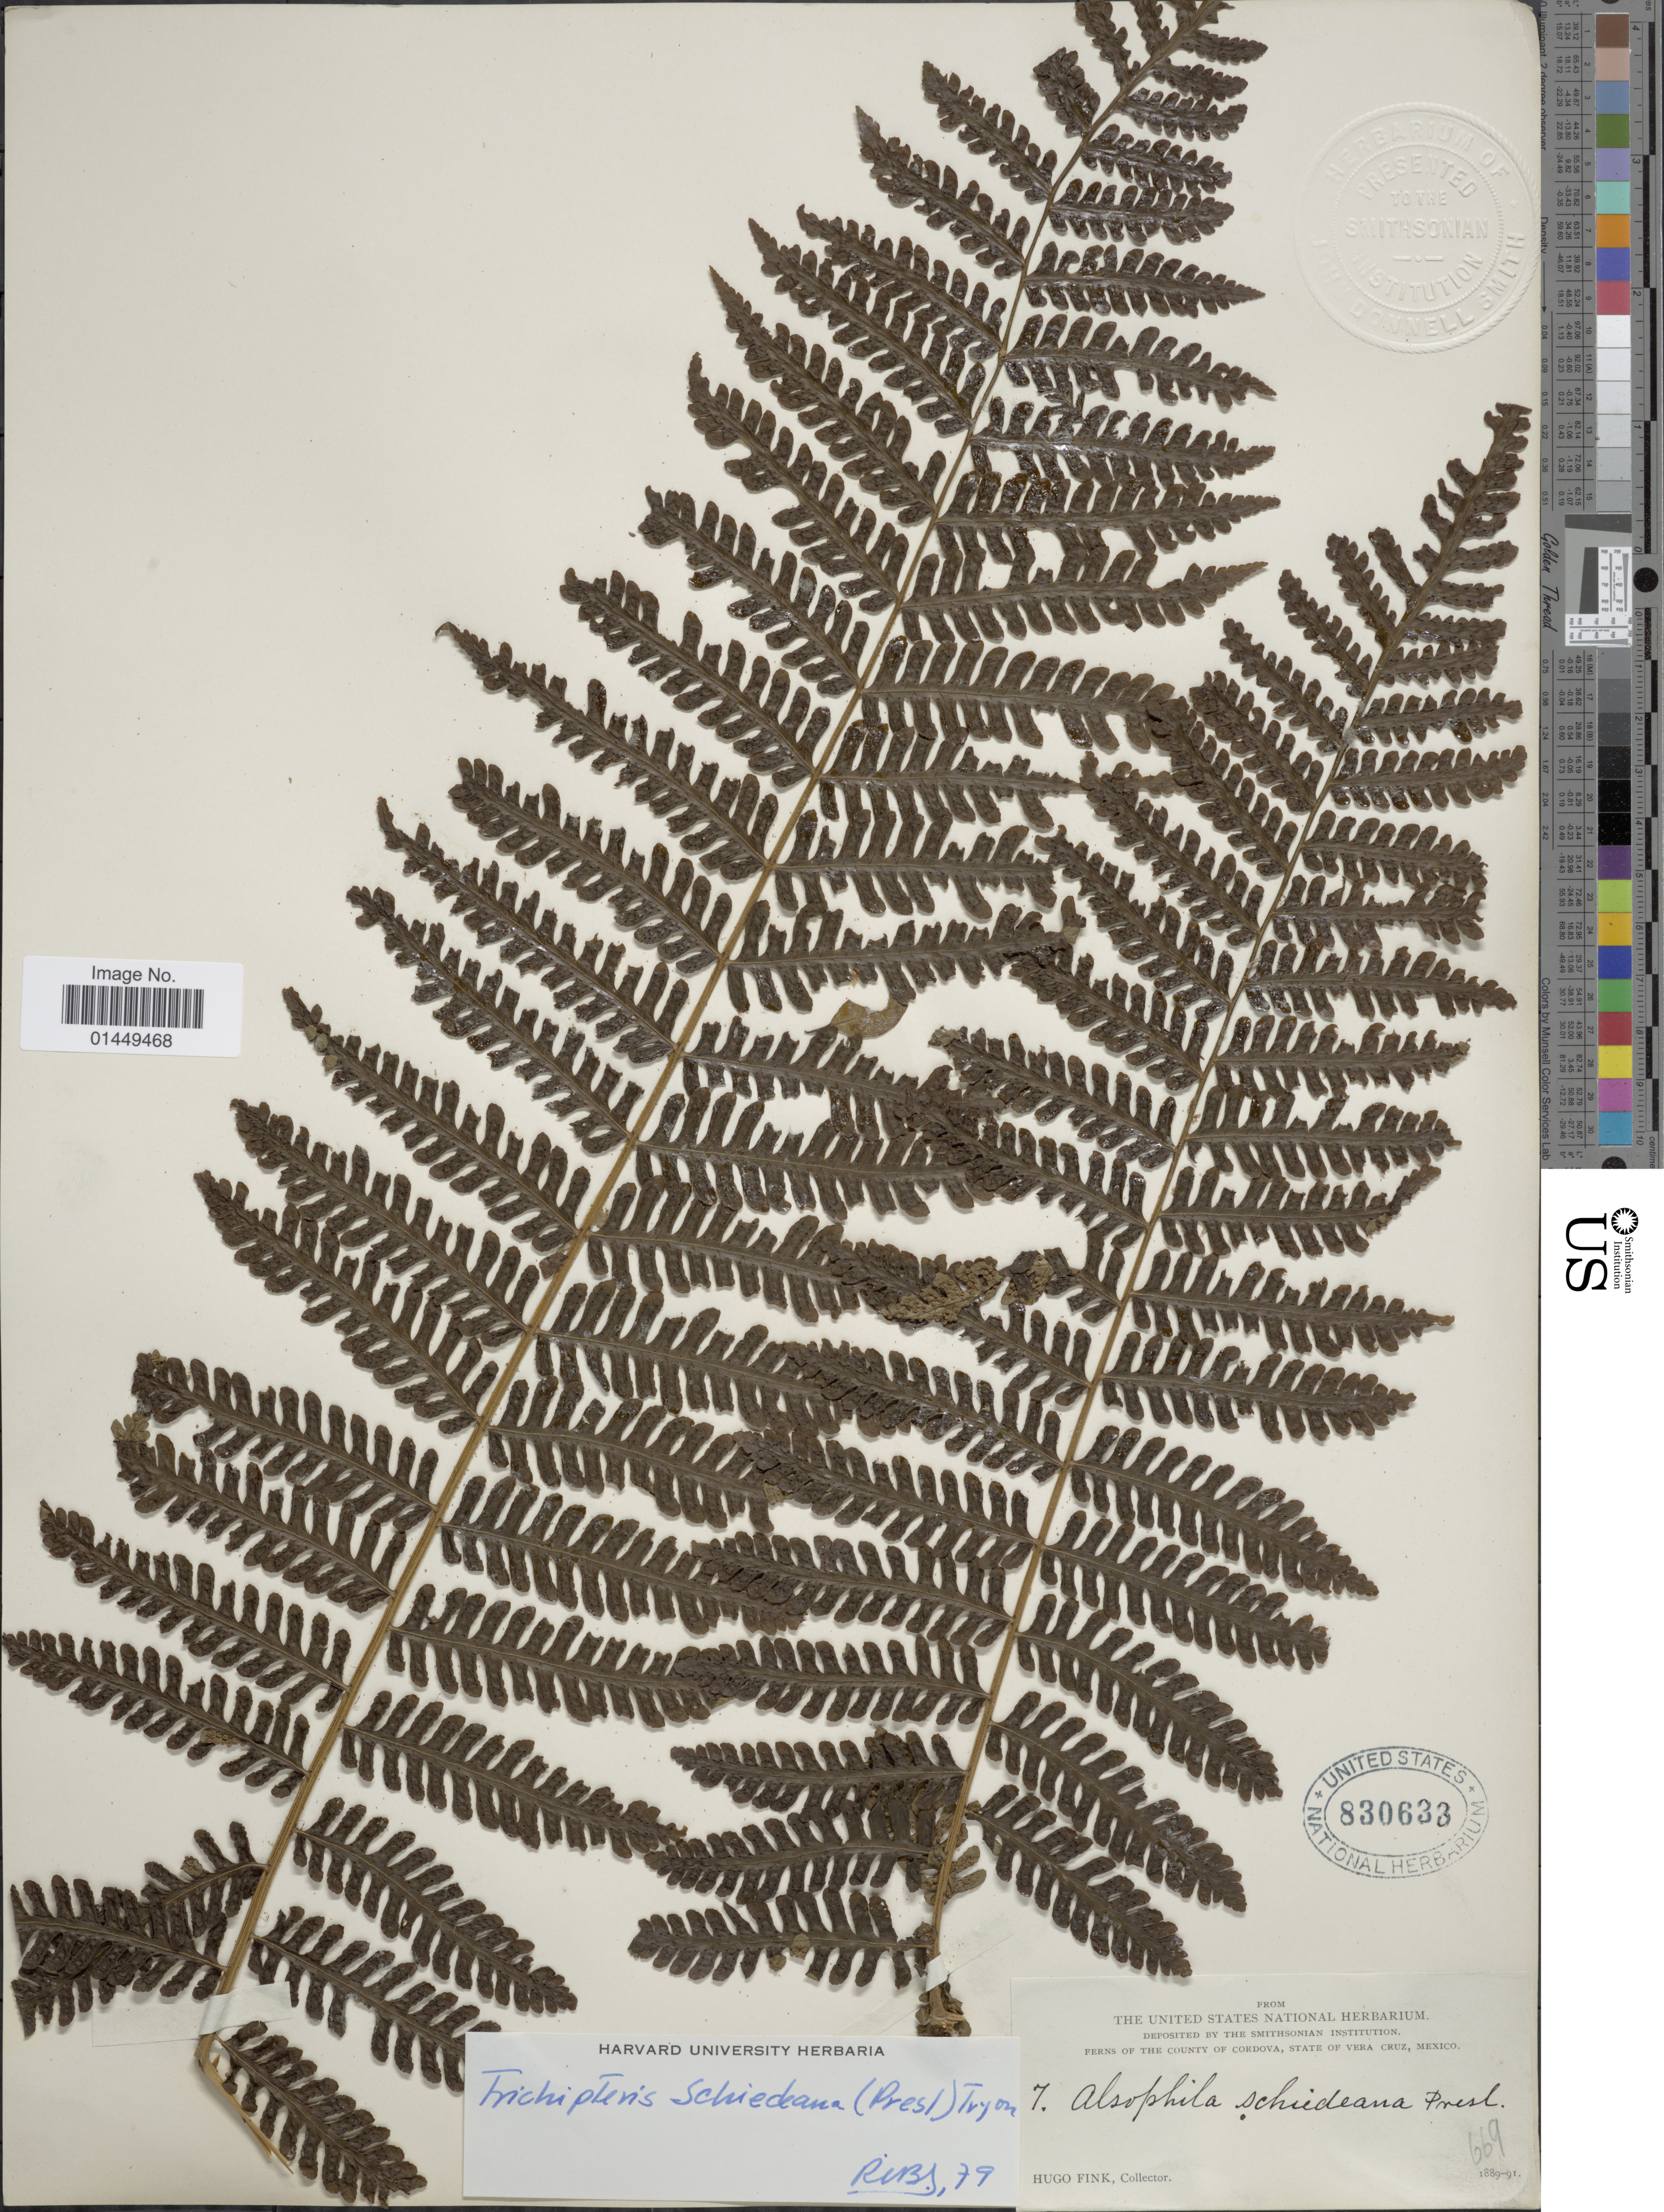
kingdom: Plantae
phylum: Tracheophyta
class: Polypodiopsida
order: Cyatheales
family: Cyatheaceae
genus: Cyathea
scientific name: Cyathea schiedeana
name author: (C. Presl) Domin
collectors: H. Fink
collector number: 7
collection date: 1889/1891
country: Mexico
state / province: Veracruz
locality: The County of Cordova, State of Vera Cruz, Mexico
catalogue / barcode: US 830633